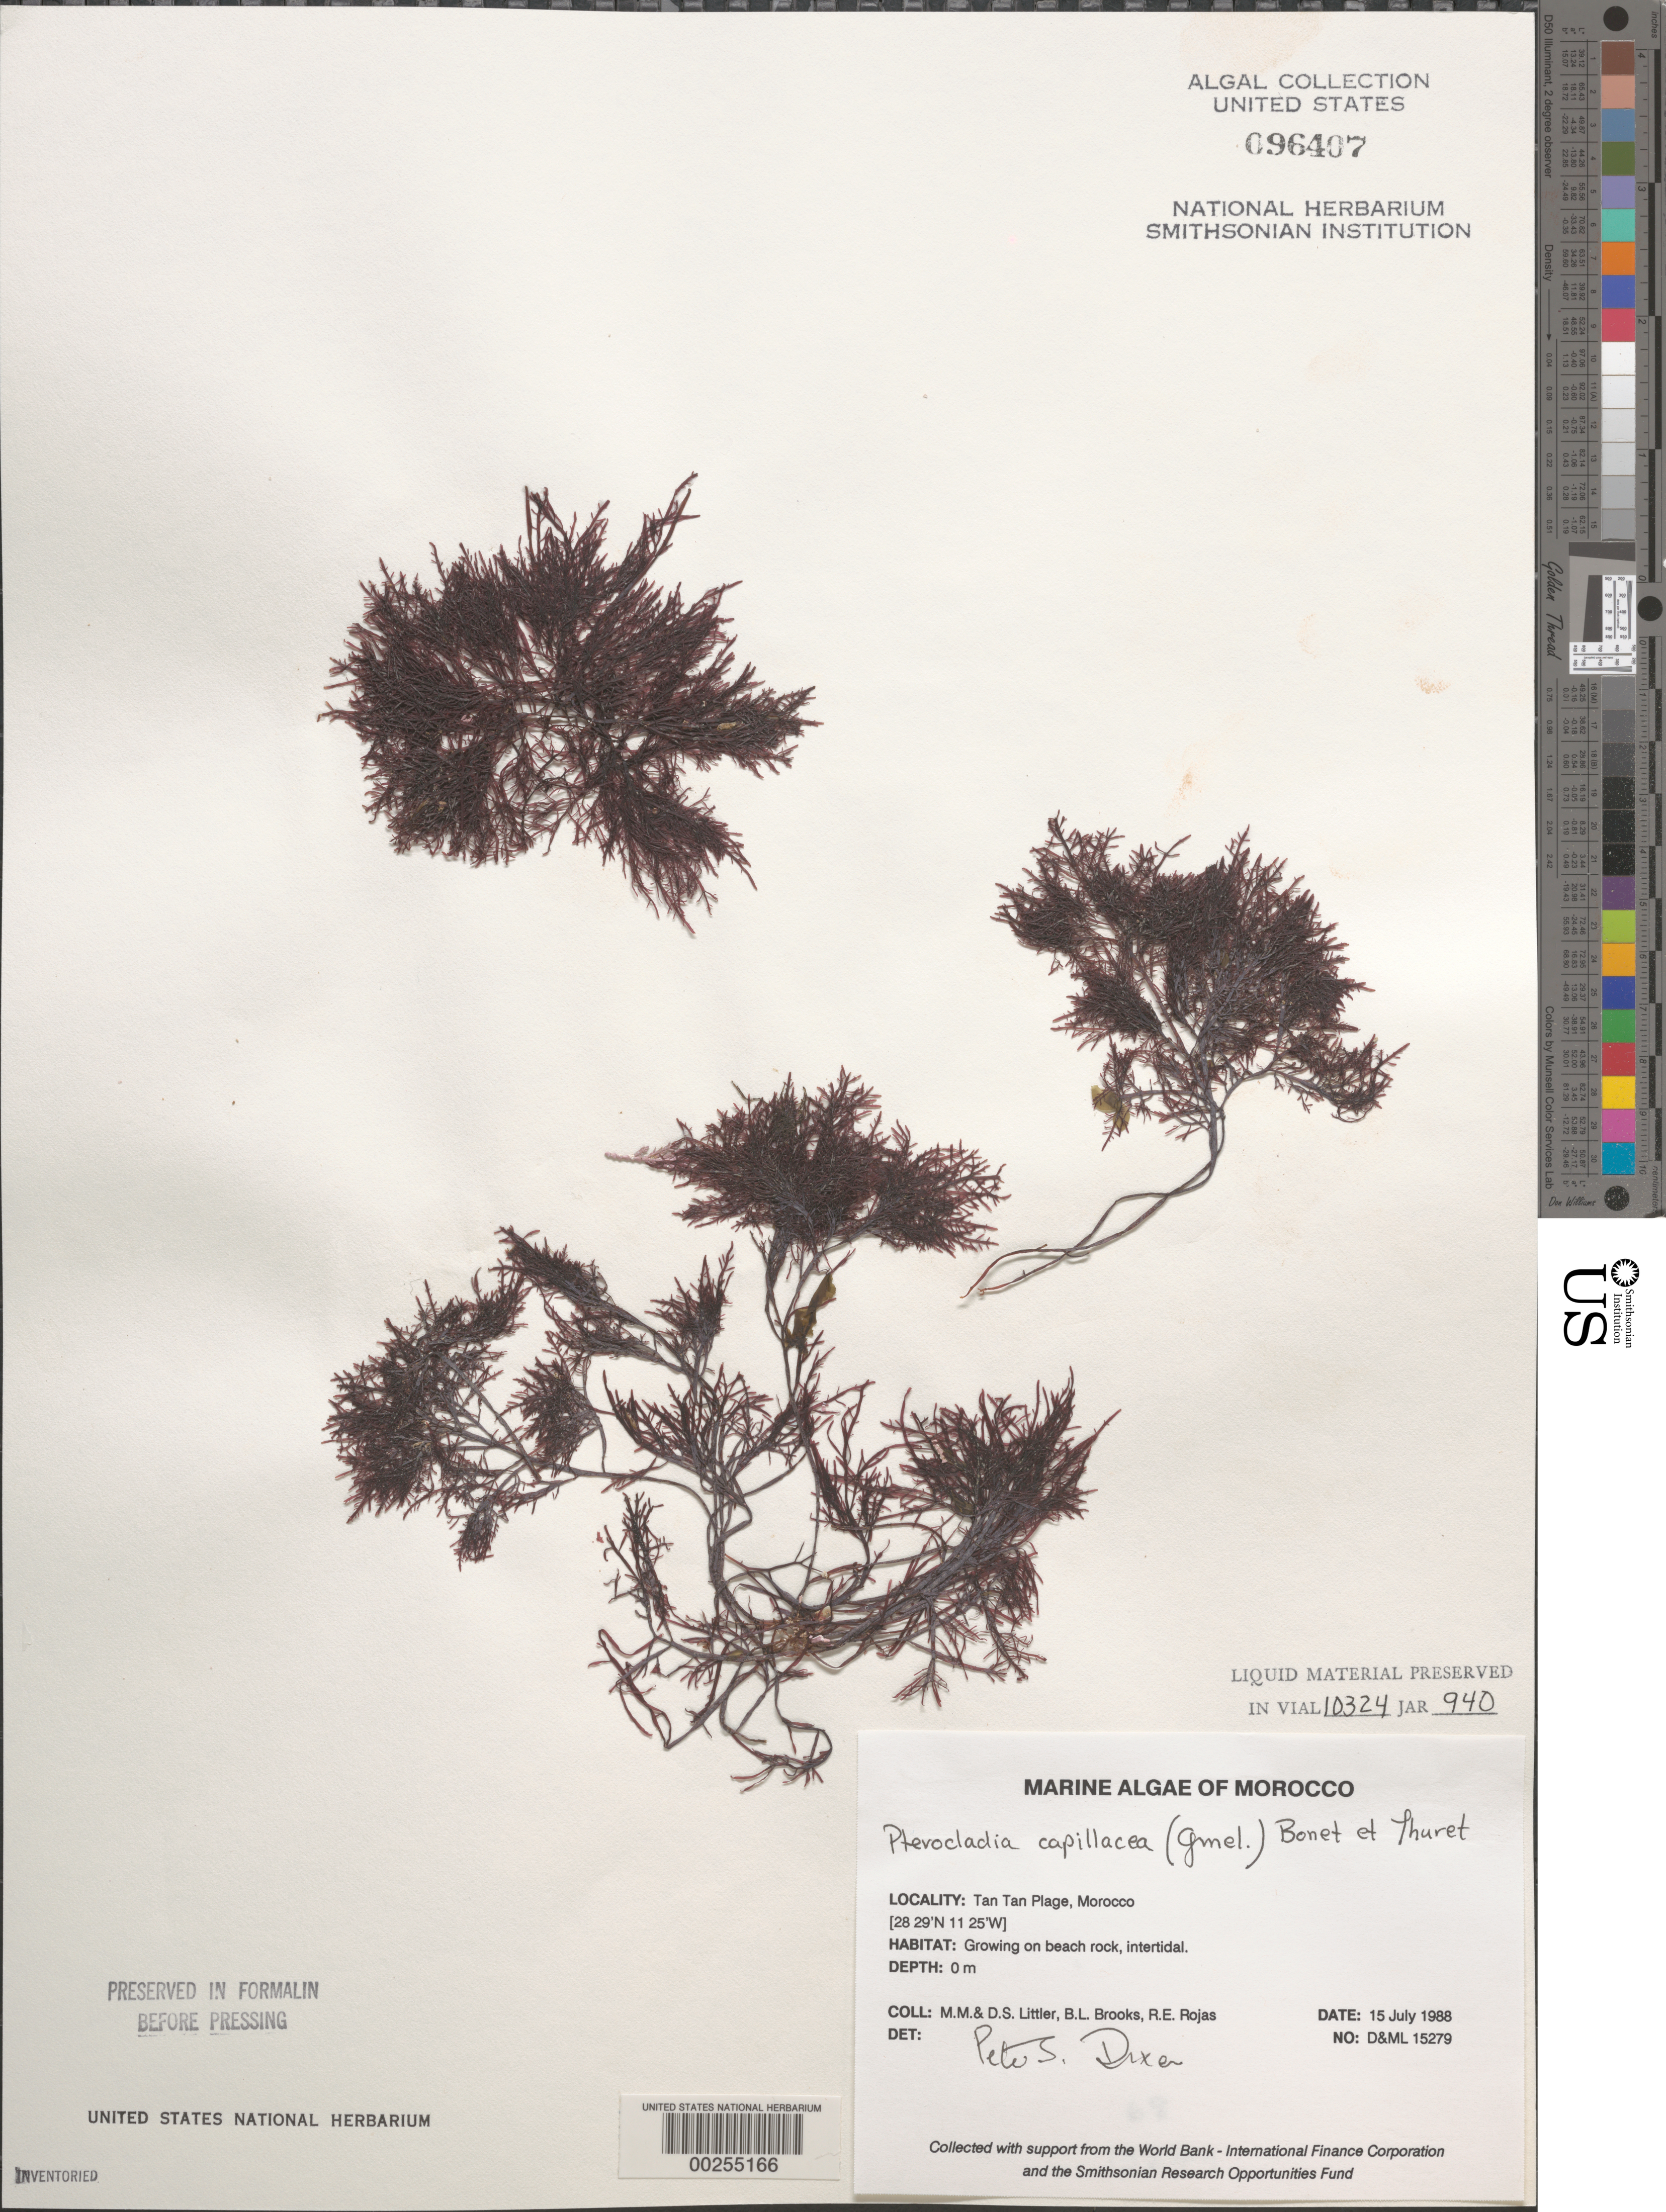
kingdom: Plantae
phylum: Rhodophyta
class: Florideophyceae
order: Gelidiales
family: Pterocladiaceae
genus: Pterocladiella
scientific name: Pterocladiella capillacea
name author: (S.G. Gmel.) Santelices & Hommers.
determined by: Algae name updating Project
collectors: M. M. Littler, D. S. Littler, B. Brooks & R. Rojas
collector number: D&ML 15279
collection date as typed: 15 Jul 1988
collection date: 1988-07-15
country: Morocco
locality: Tan Tan Plage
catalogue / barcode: US 96407